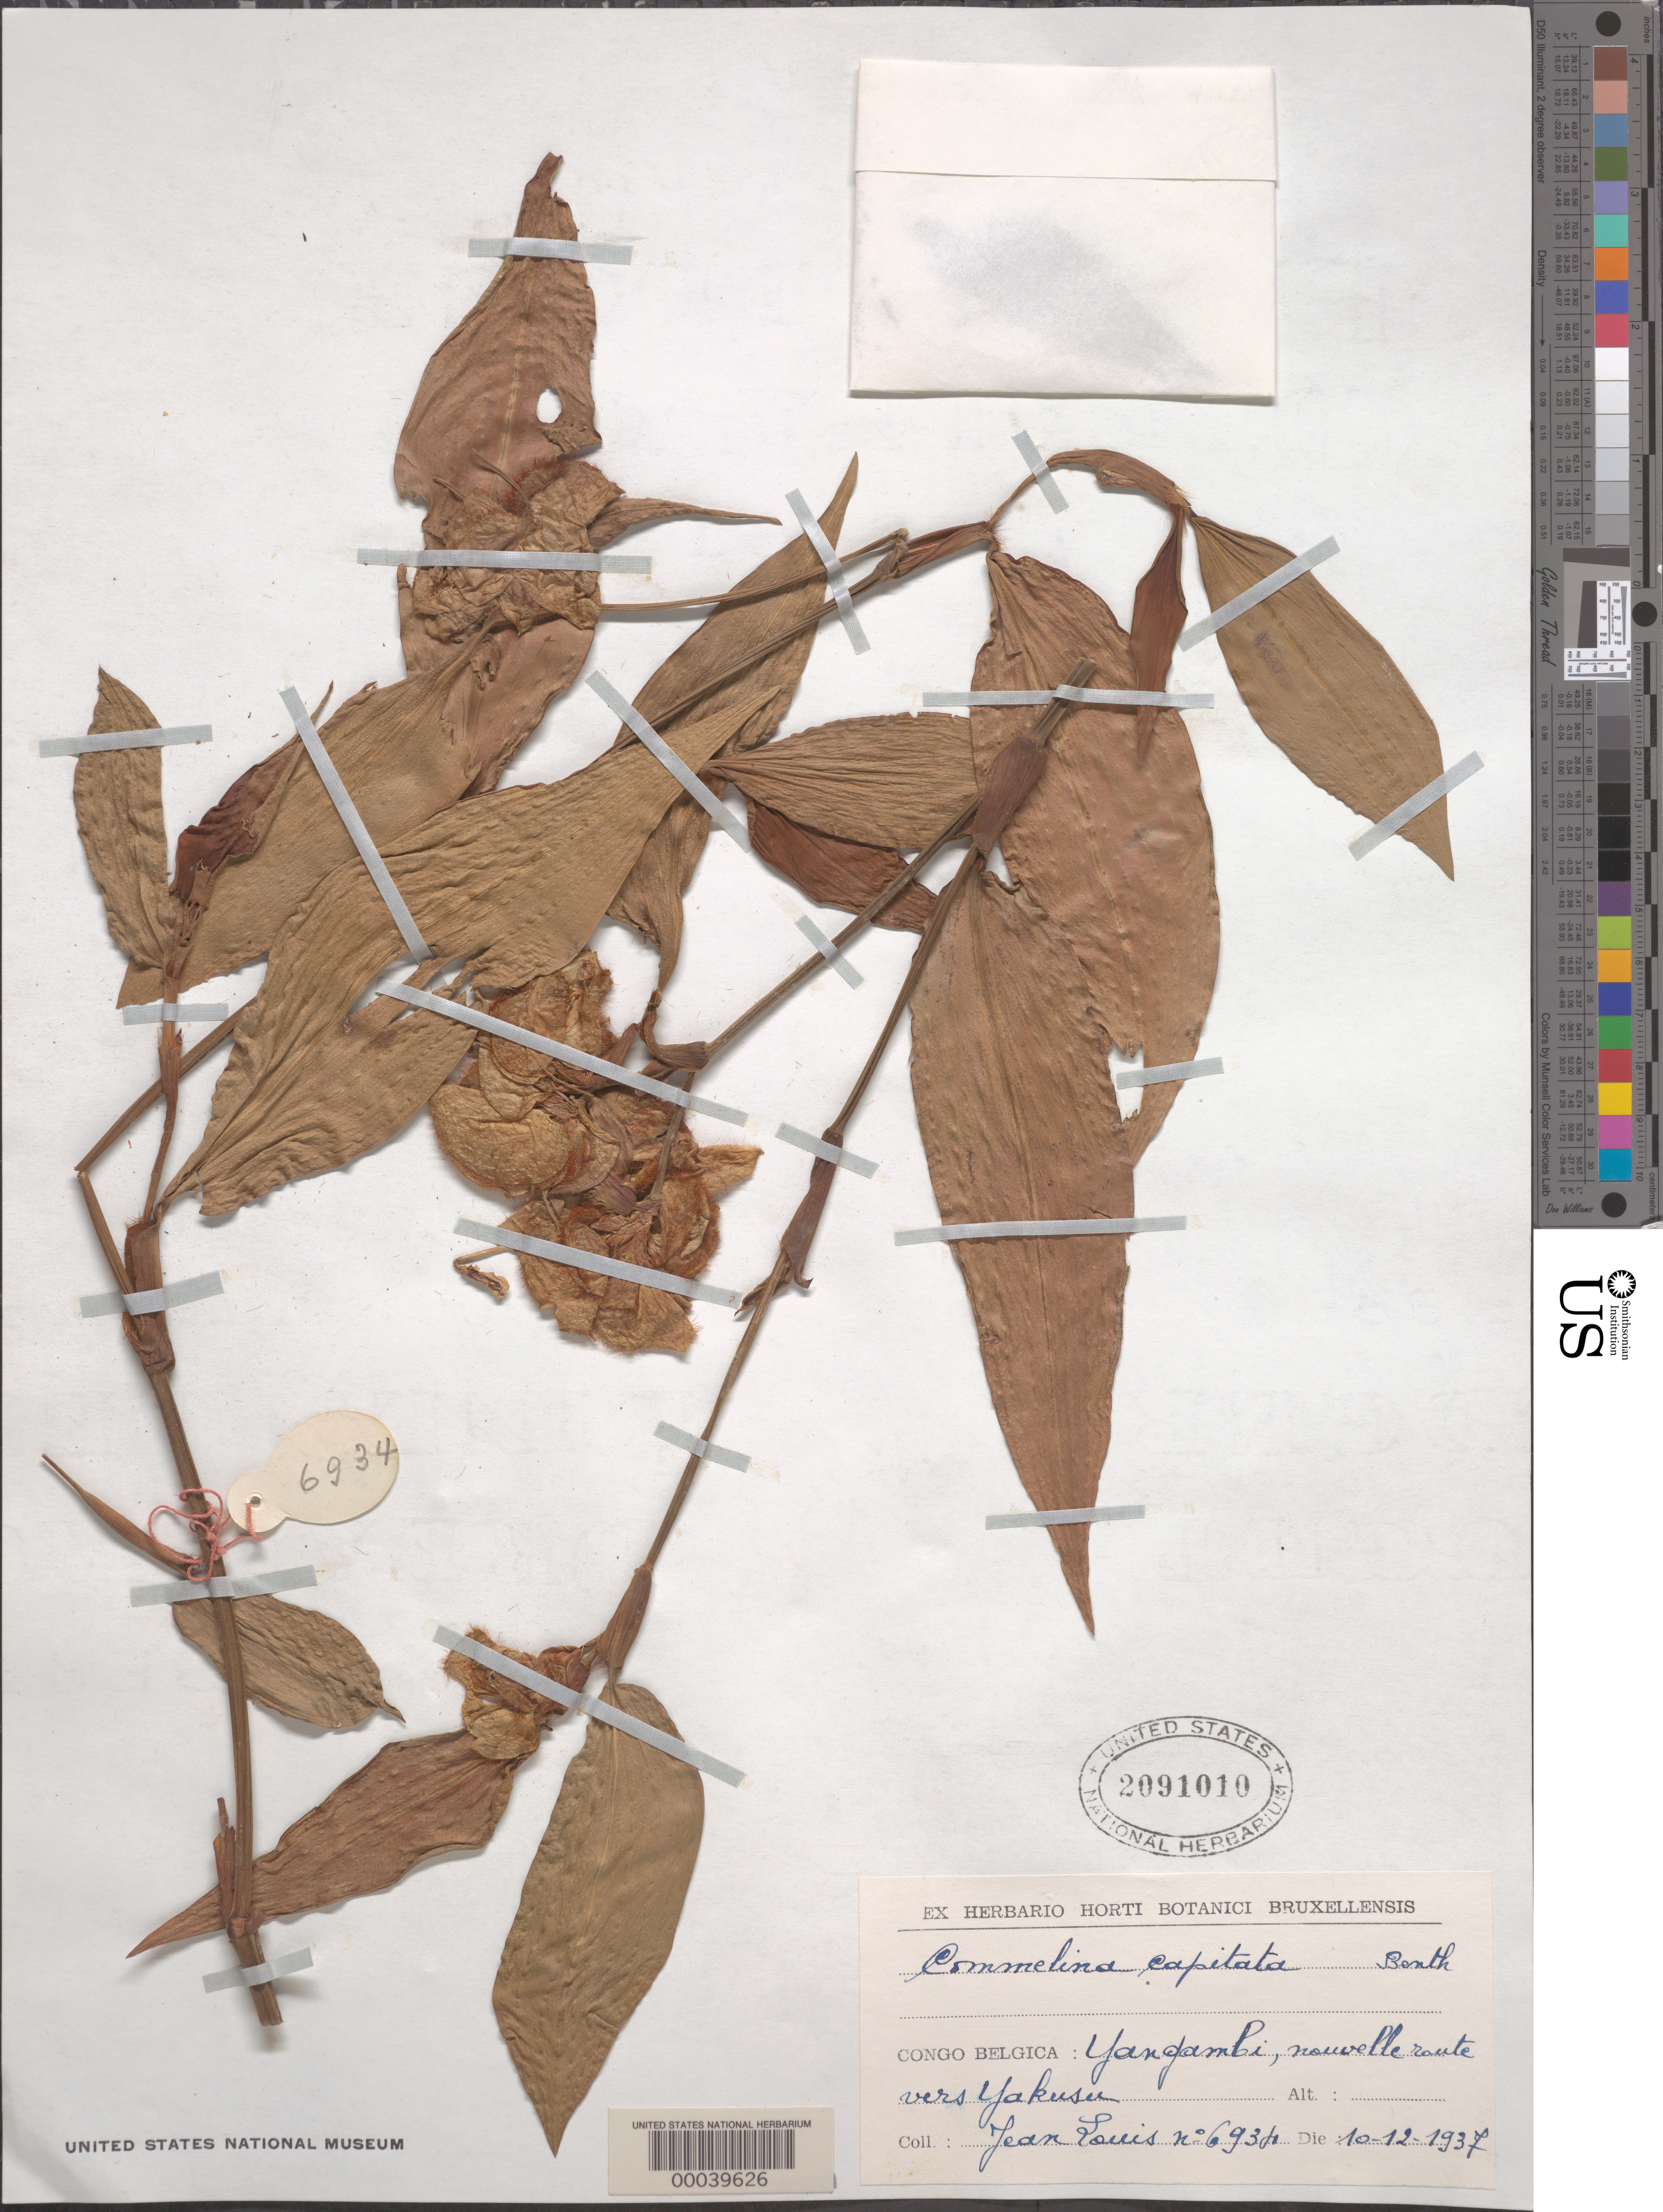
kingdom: Plantae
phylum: Tracheophyta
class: Liliopsida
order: Commelinales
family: Commelinaceae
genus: Commelina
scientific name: Commelina capitata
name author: Benth.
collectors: J. Louis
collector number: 6934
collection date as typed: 10 Dec 1937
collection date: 1937-12-10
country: Congo, Democratic Republic of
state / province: Tshopo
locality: Yangambi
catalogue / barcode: US 2091010